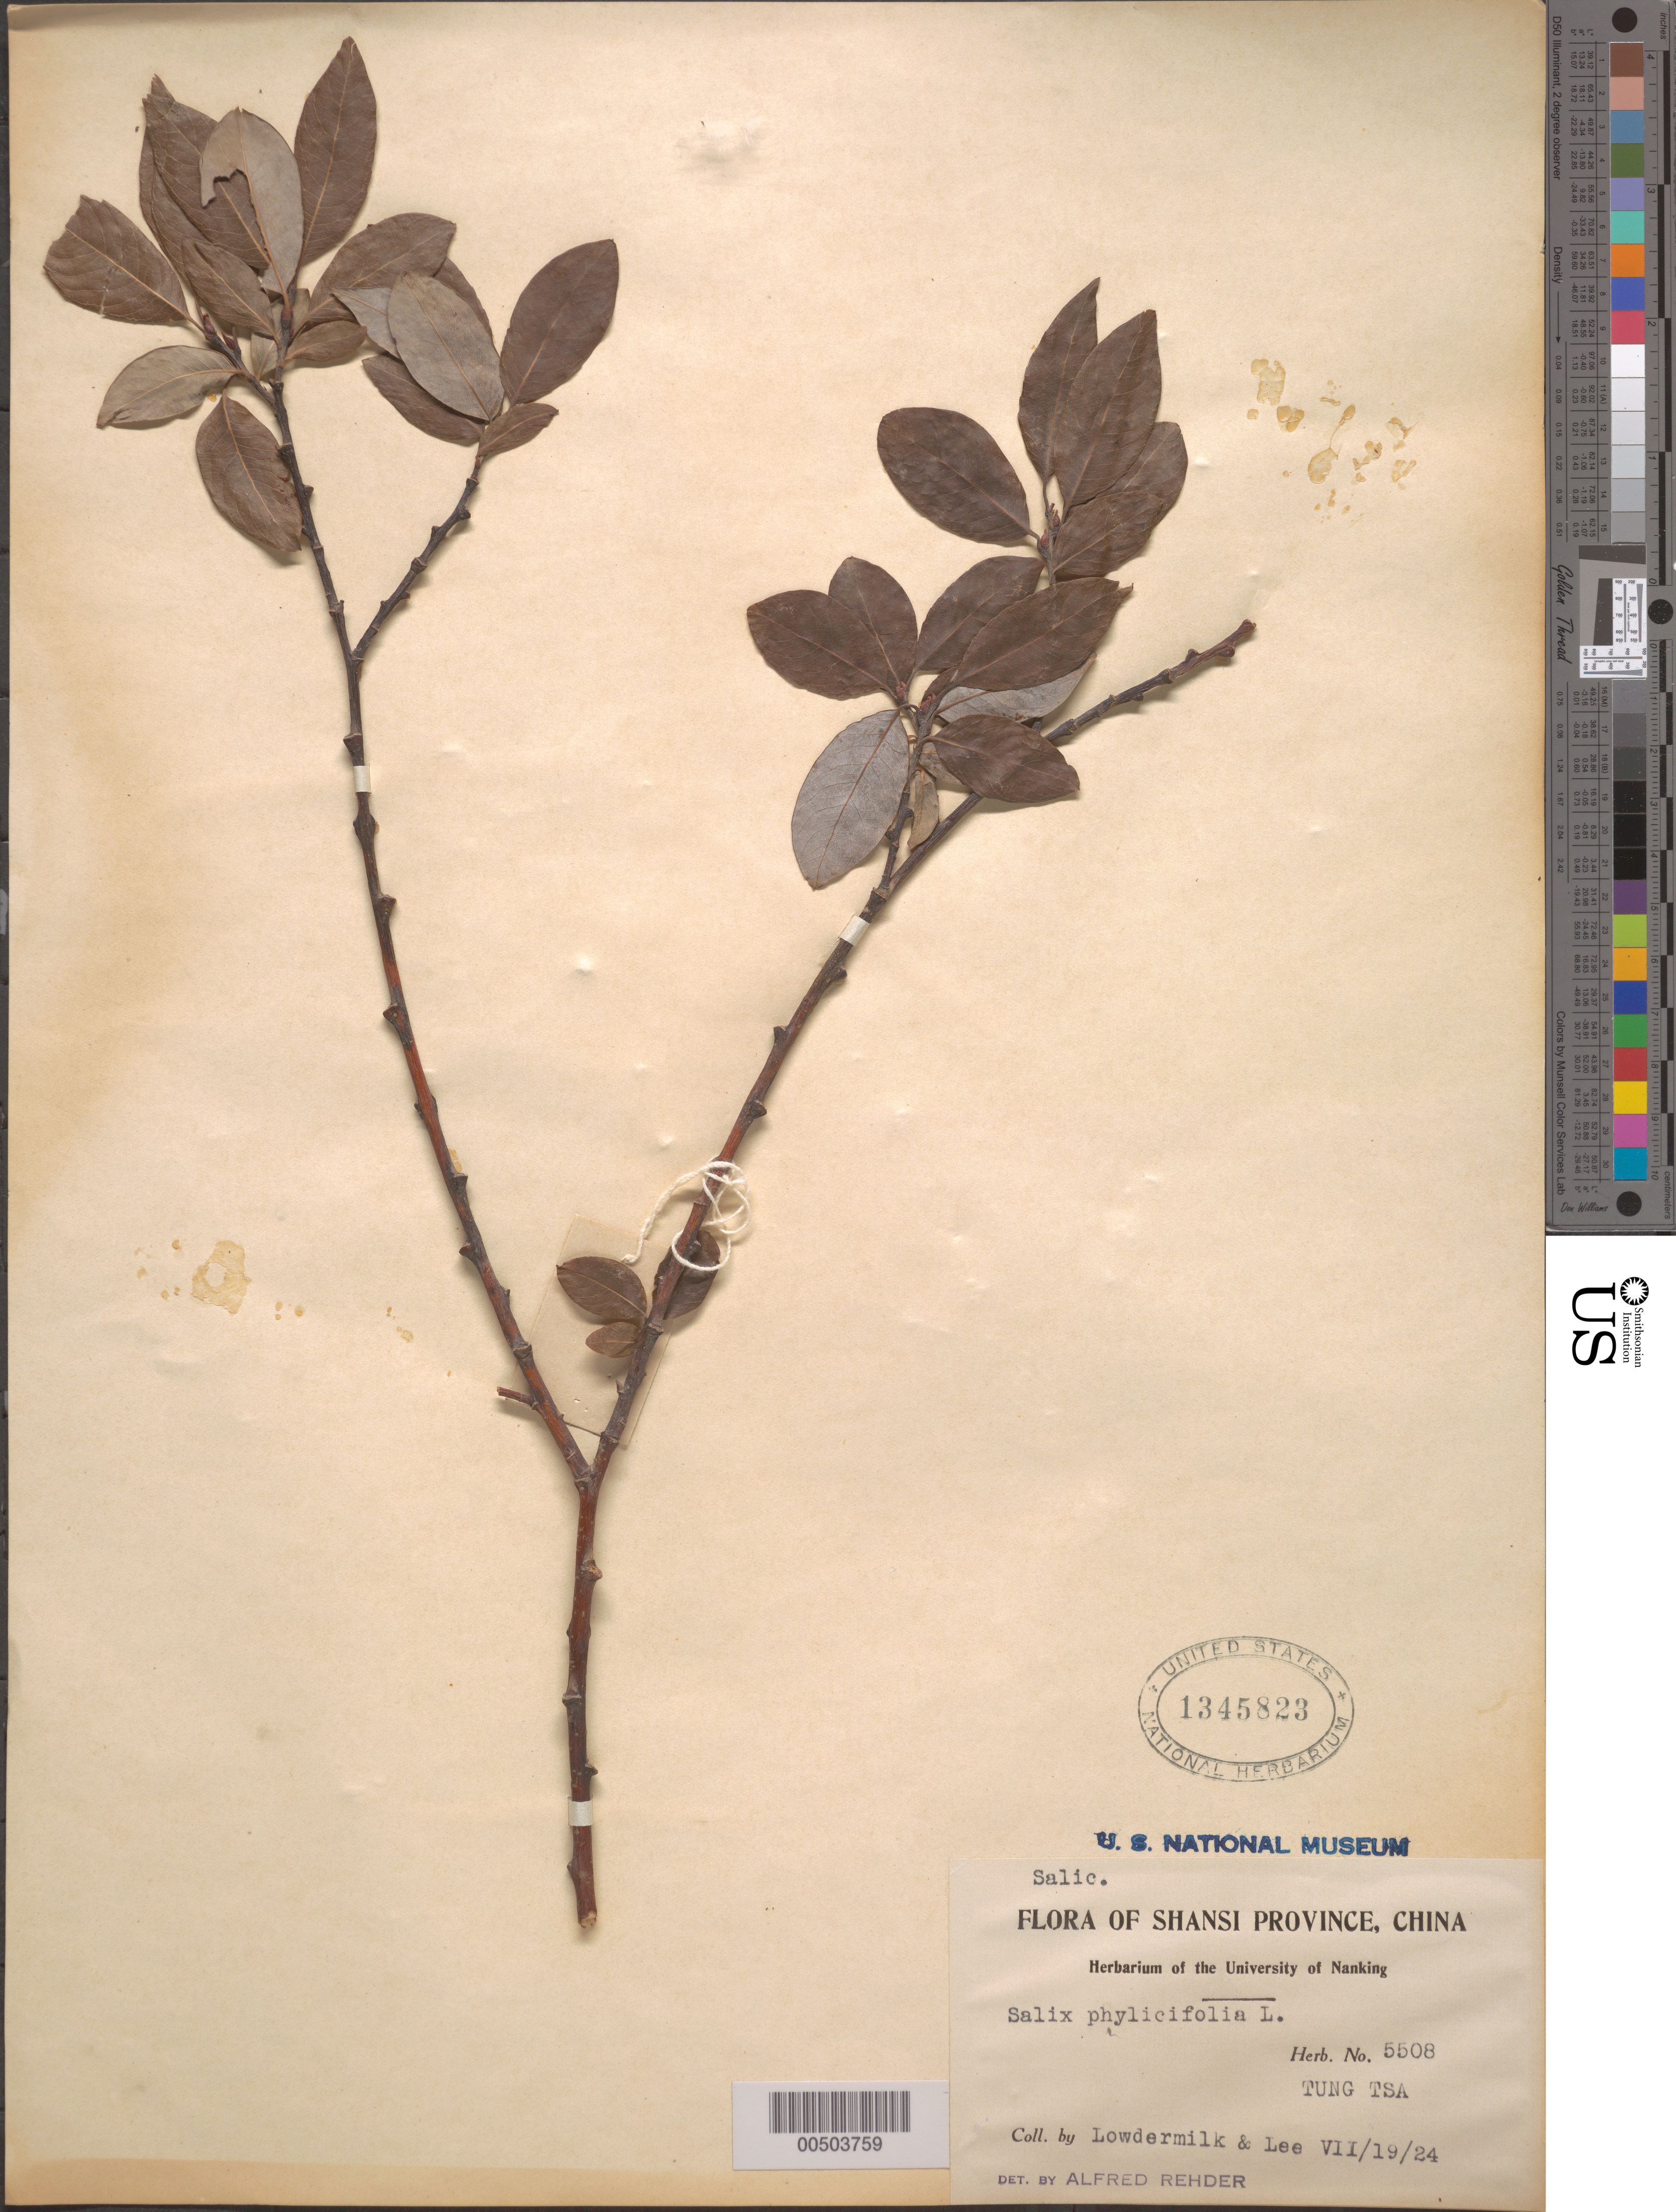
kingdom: Plantae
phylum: Tracheophyta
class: Magnoliopsida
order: Malpighiales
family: Salicaceae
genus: Salix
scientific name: Salix phylicifolia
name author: L.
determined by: Rehder, Alfred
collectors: W. Lowdermilk & -. Lee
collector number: Herb. No. 5508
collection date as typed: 19 Jul 1924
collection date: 1924-07-19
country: China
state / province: Shanxi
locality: Tung Tsa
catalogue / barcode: US 1345823